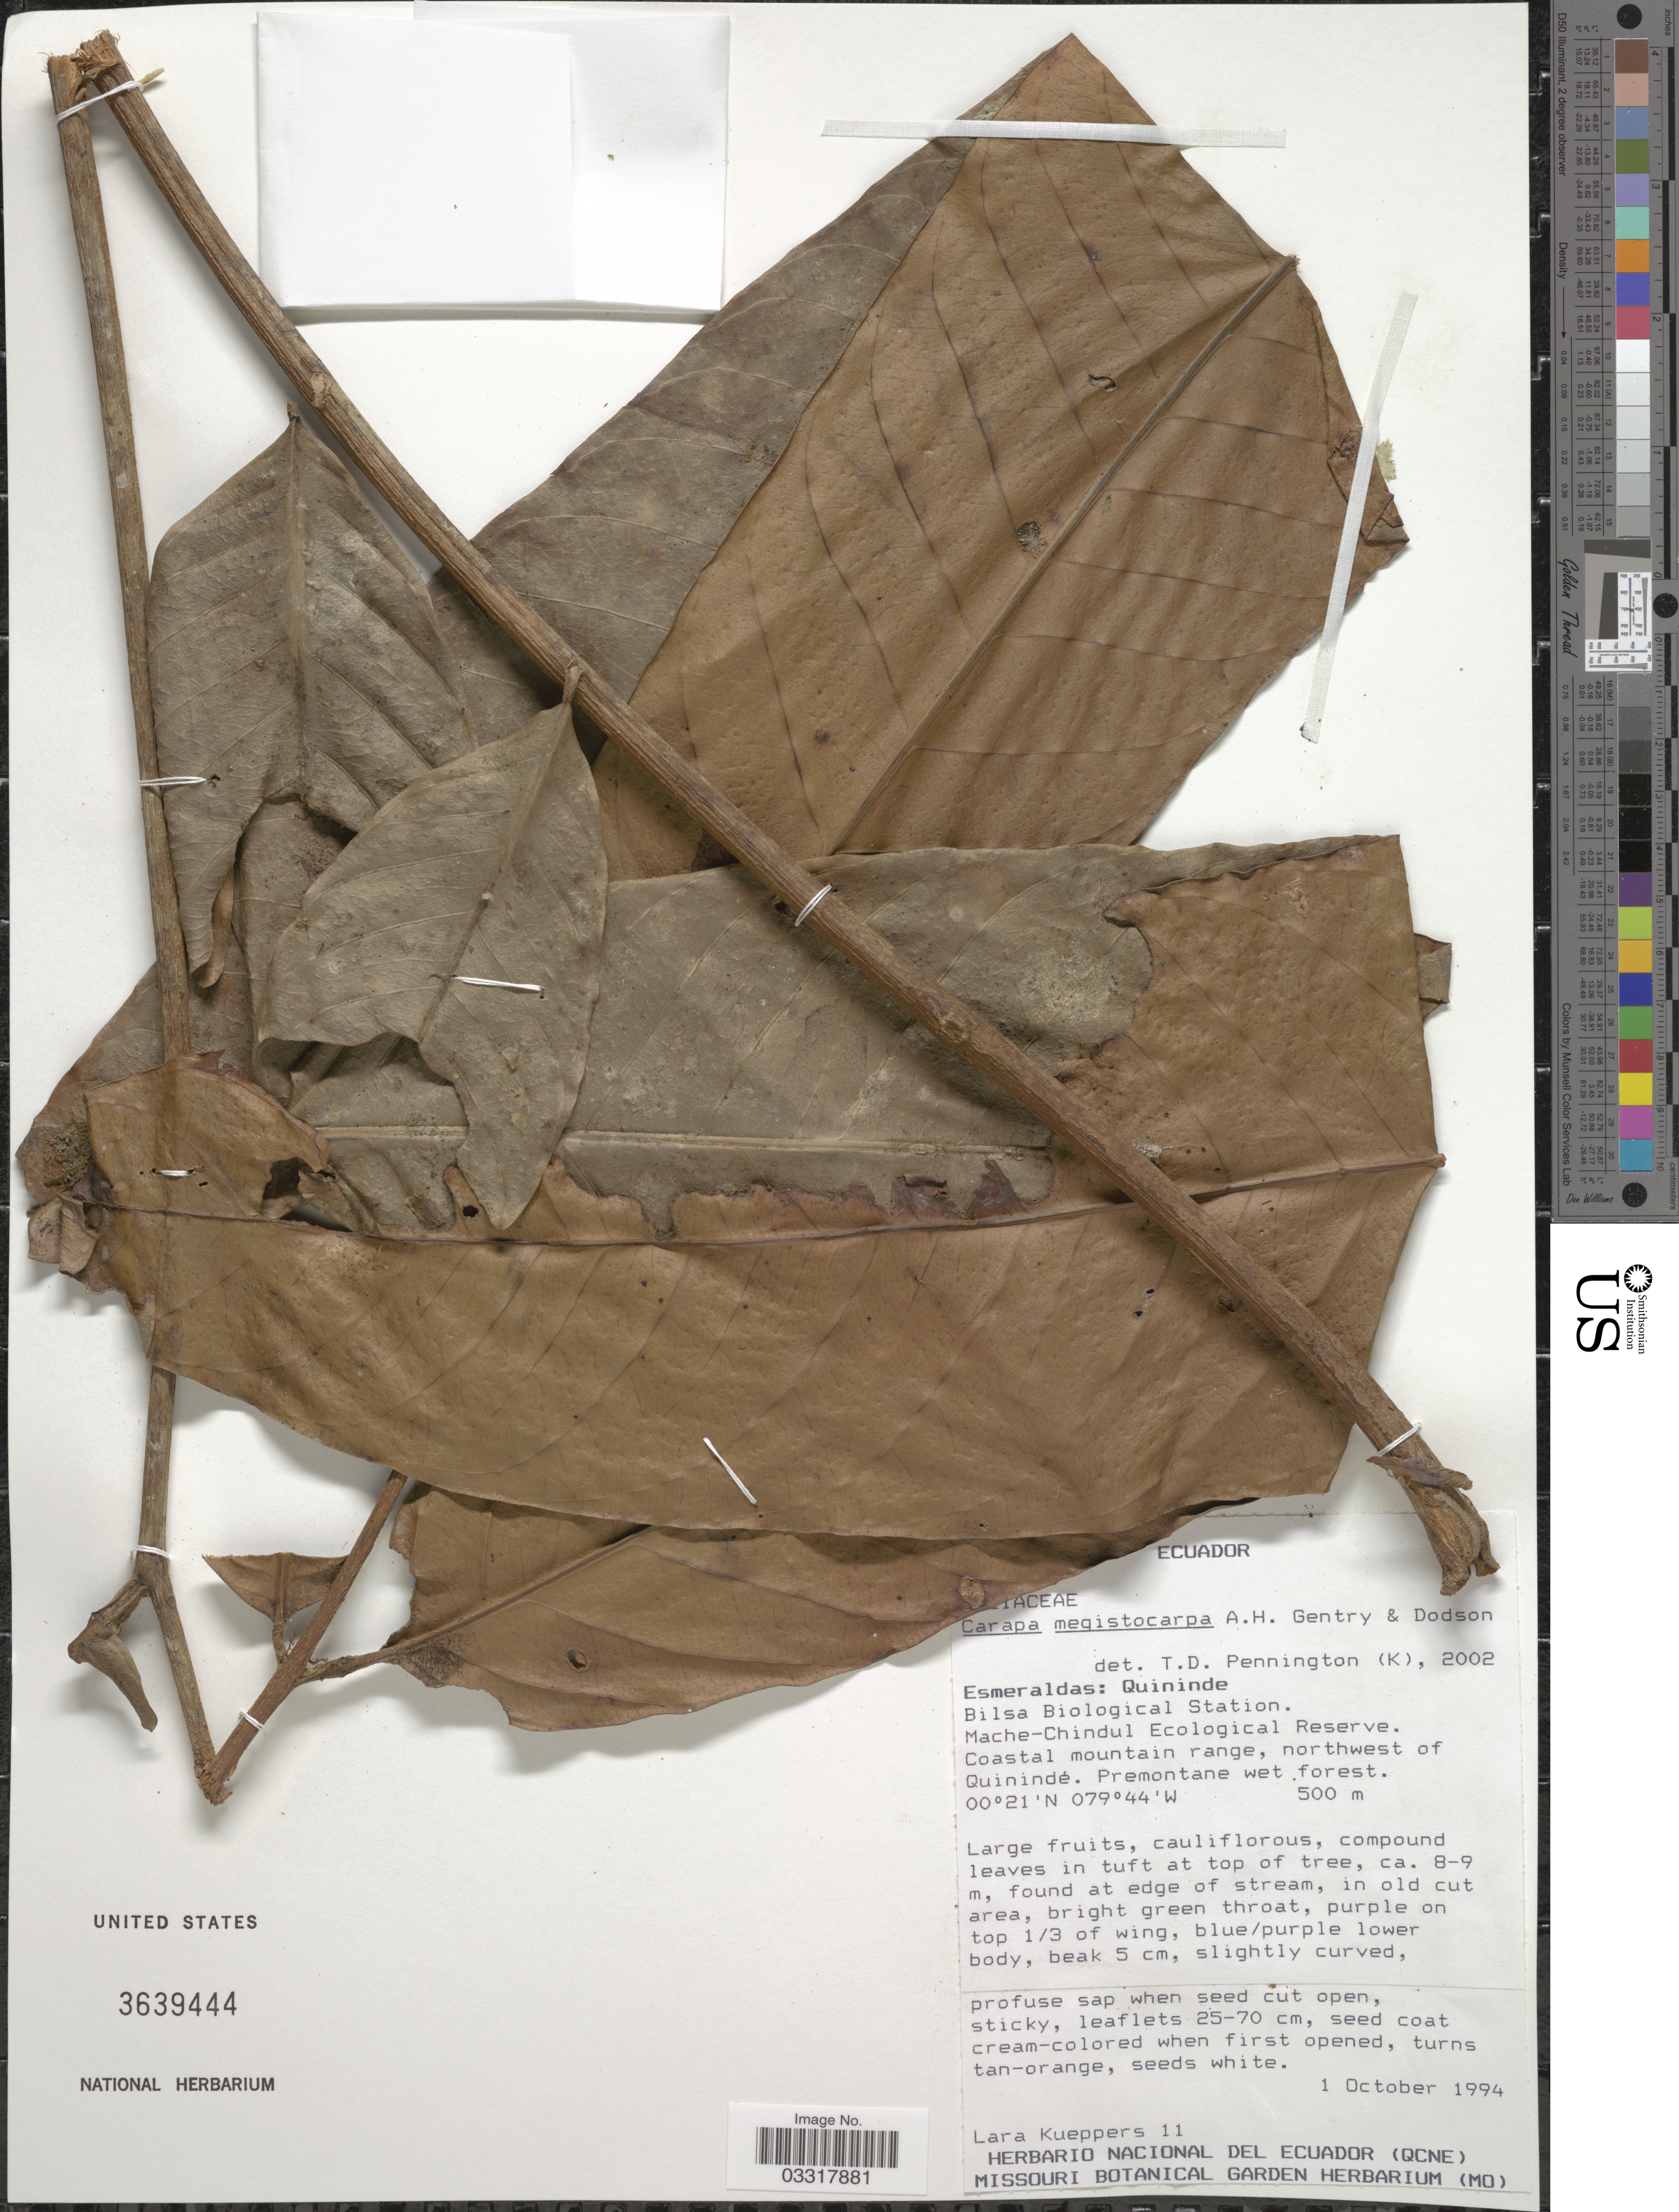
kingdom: Plantae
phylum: Tracheophyta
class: Magnoliopsida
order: Sapindales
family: Meliaceae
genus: Carapa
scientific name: Carapa megistocarpa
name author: A.H. Gentry & Dodson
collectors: L. Kueppers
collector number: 11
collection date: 1994-10-01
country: Ecuador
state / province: Esmeraldas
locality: Quininde. Bilsa Biological Station. Mache-Chindul Ecological Reserve. Coastal mountain range, northwest of Quinindé.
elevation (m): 500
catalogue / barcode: US 3639444